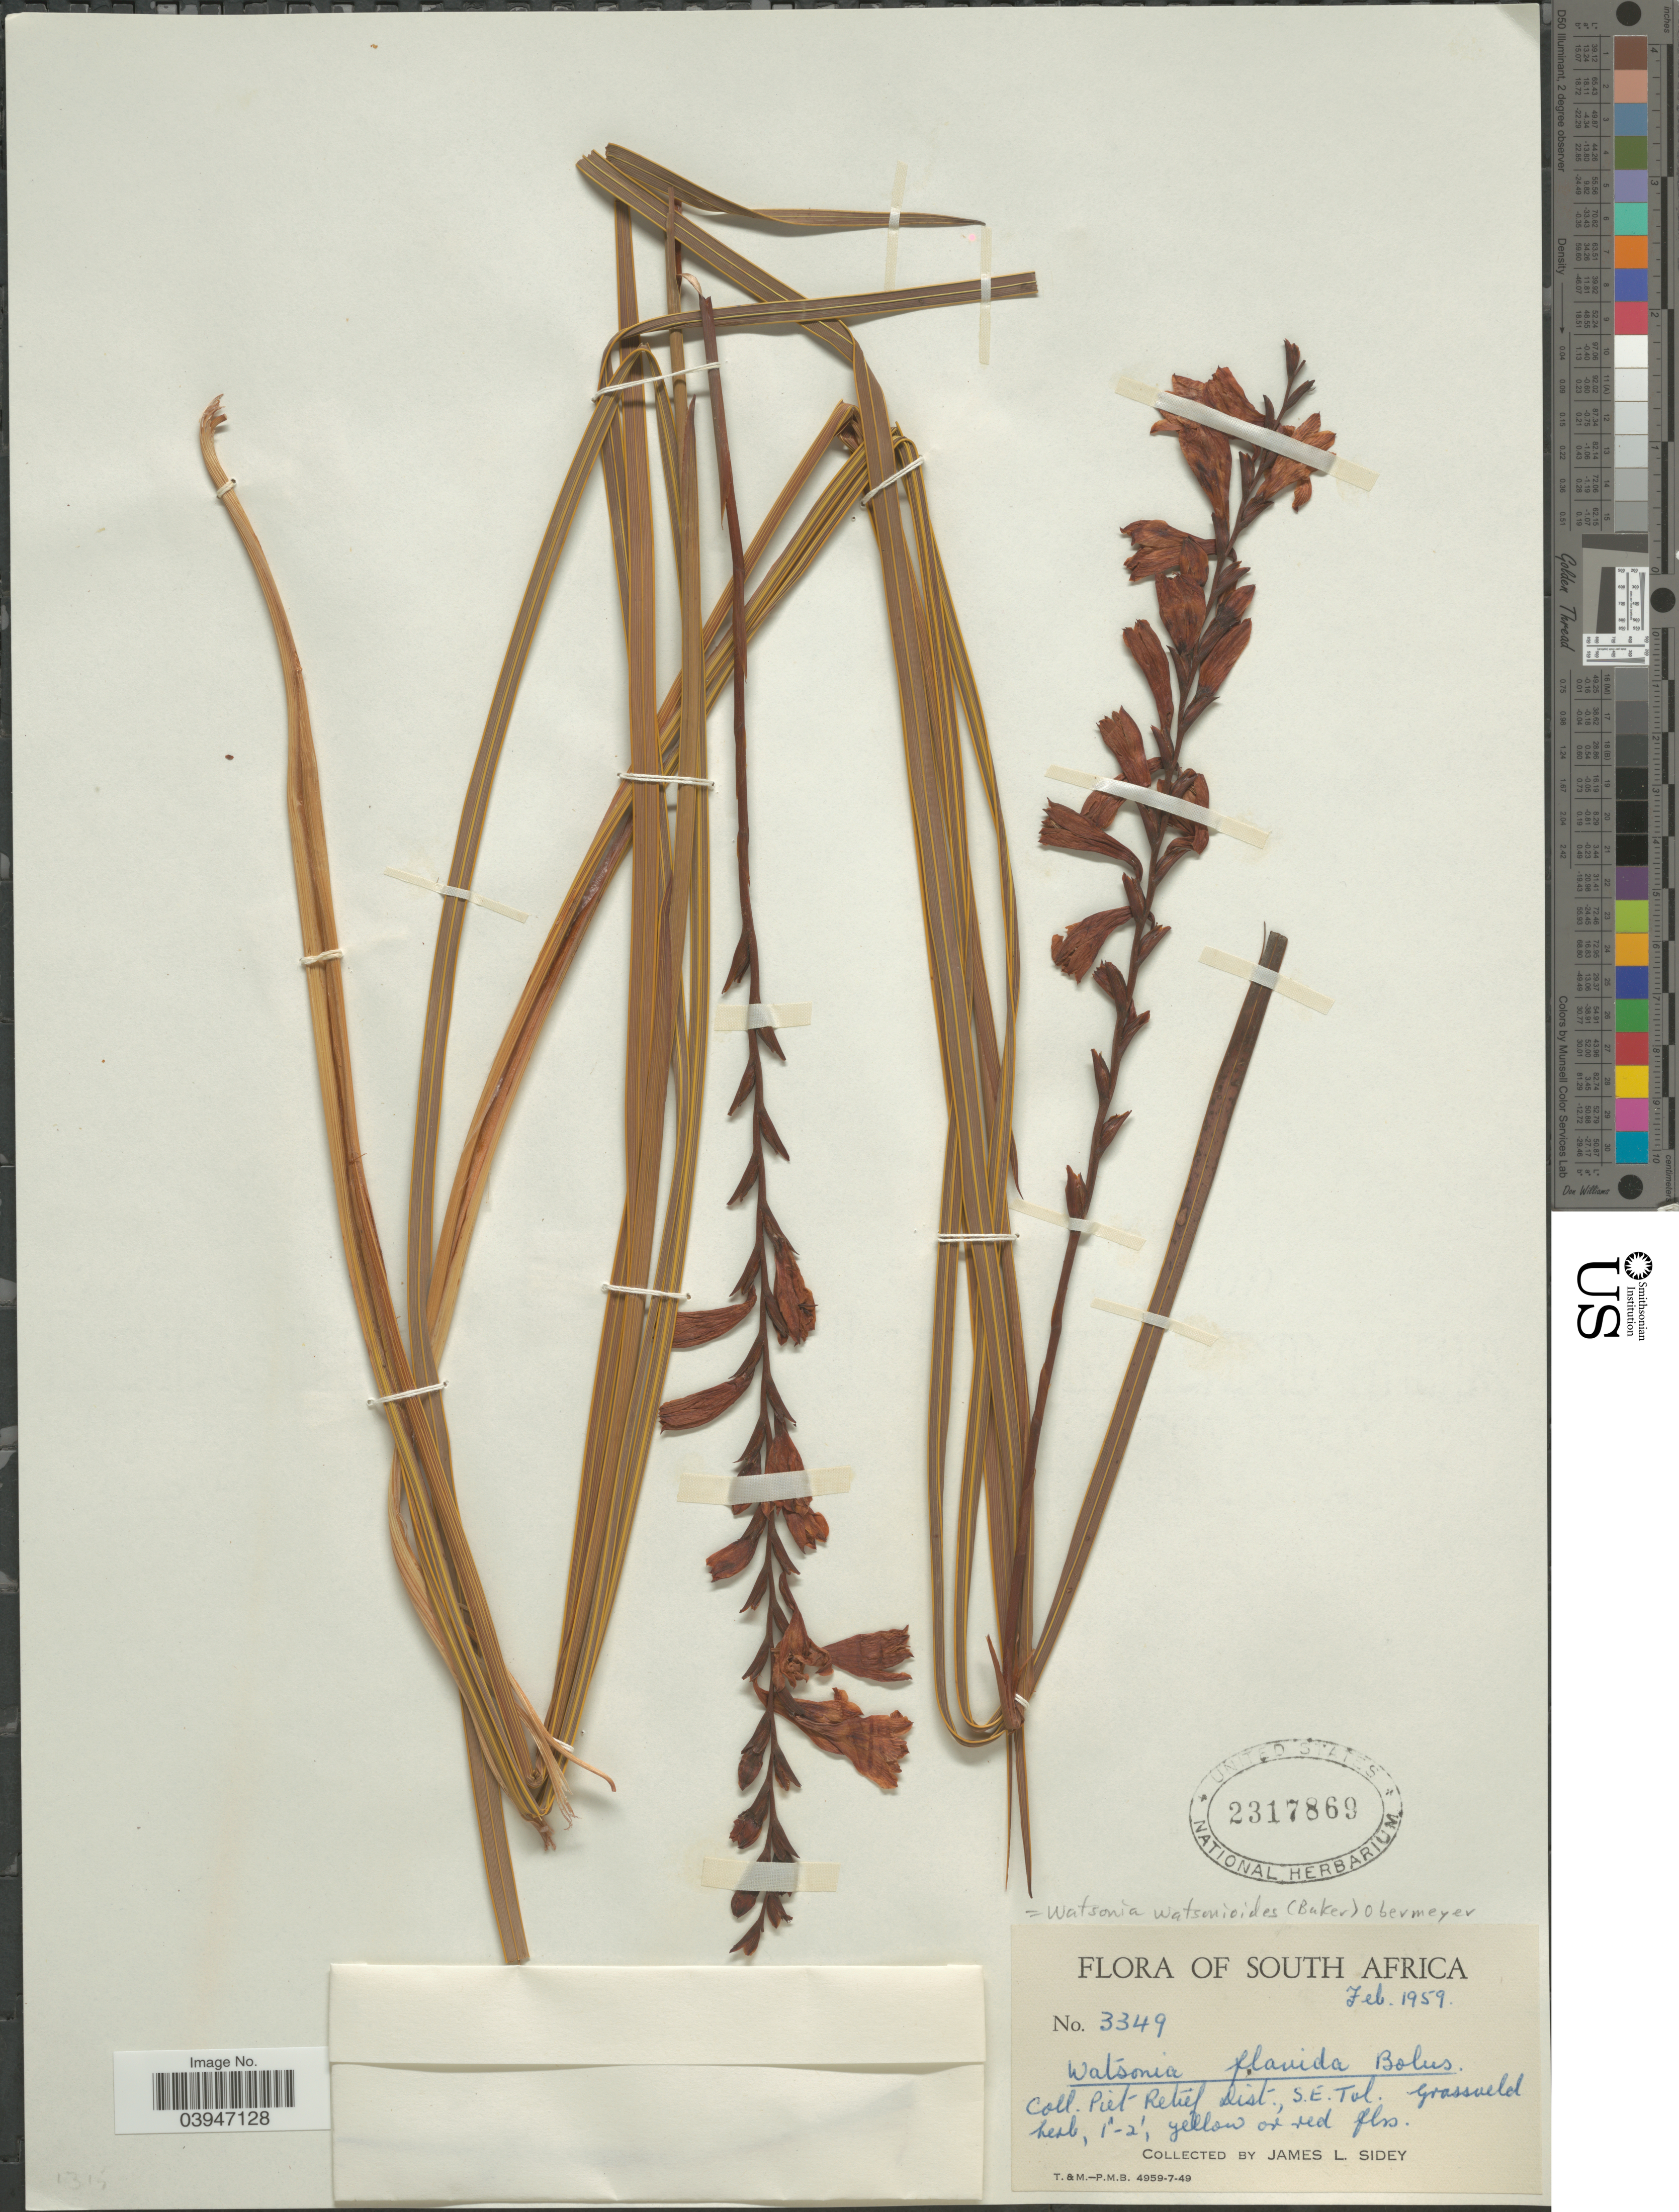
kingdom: Plantae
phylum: Tracheophyta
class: Liliopsida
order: Asparagales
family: Iridaceae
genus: Watsonia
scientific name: Watsonia watsonioides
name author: (Baker) Oberm.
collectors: J. L. Sidey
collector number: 3349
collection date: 1959-02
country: South Africa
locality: Piet Retief Dist., S.E. Tvl.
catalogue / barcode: US 2317869